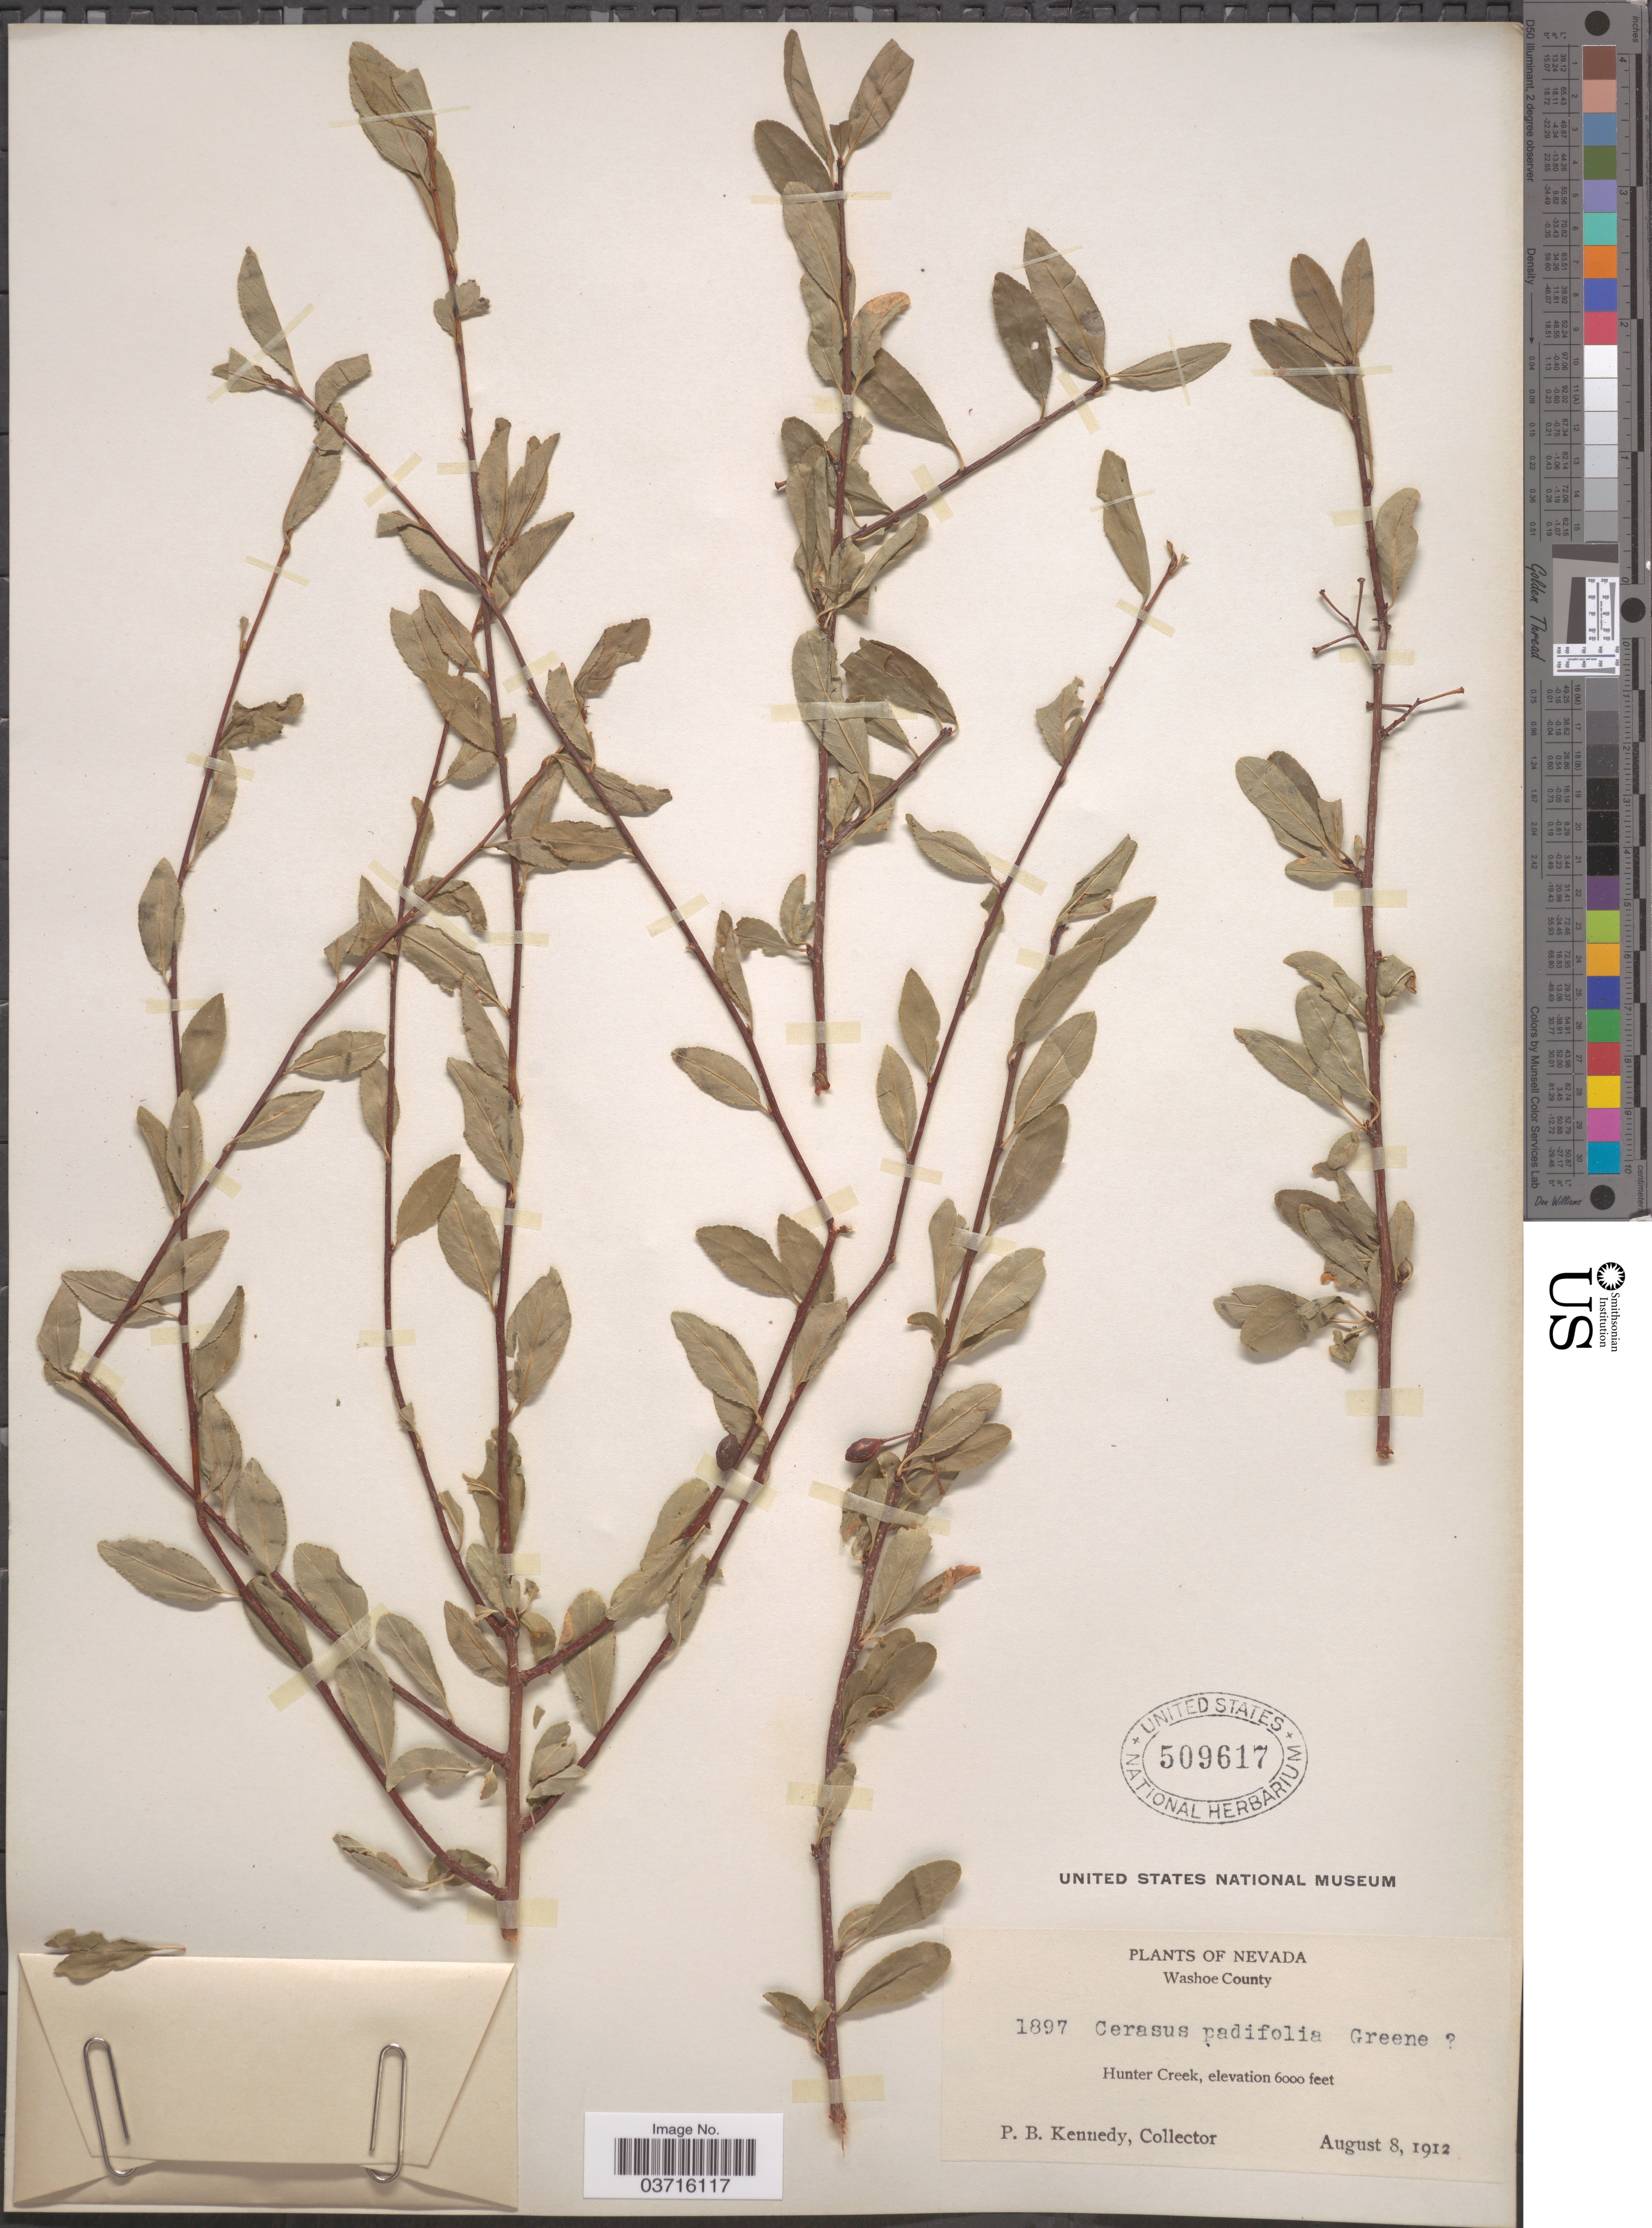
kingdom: Plantae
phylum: Tracheophyta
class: Magnoliopsida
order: Rosales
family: Rosaceae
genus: Prunus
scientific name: Prunus padifolia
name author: A. Nelson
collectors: P. B. Kennedy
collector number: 1897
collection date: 1912-08-08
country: United States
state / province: Nevada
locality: Washoe County. Hunter Creek.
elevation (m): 1829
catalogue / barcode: US 509617